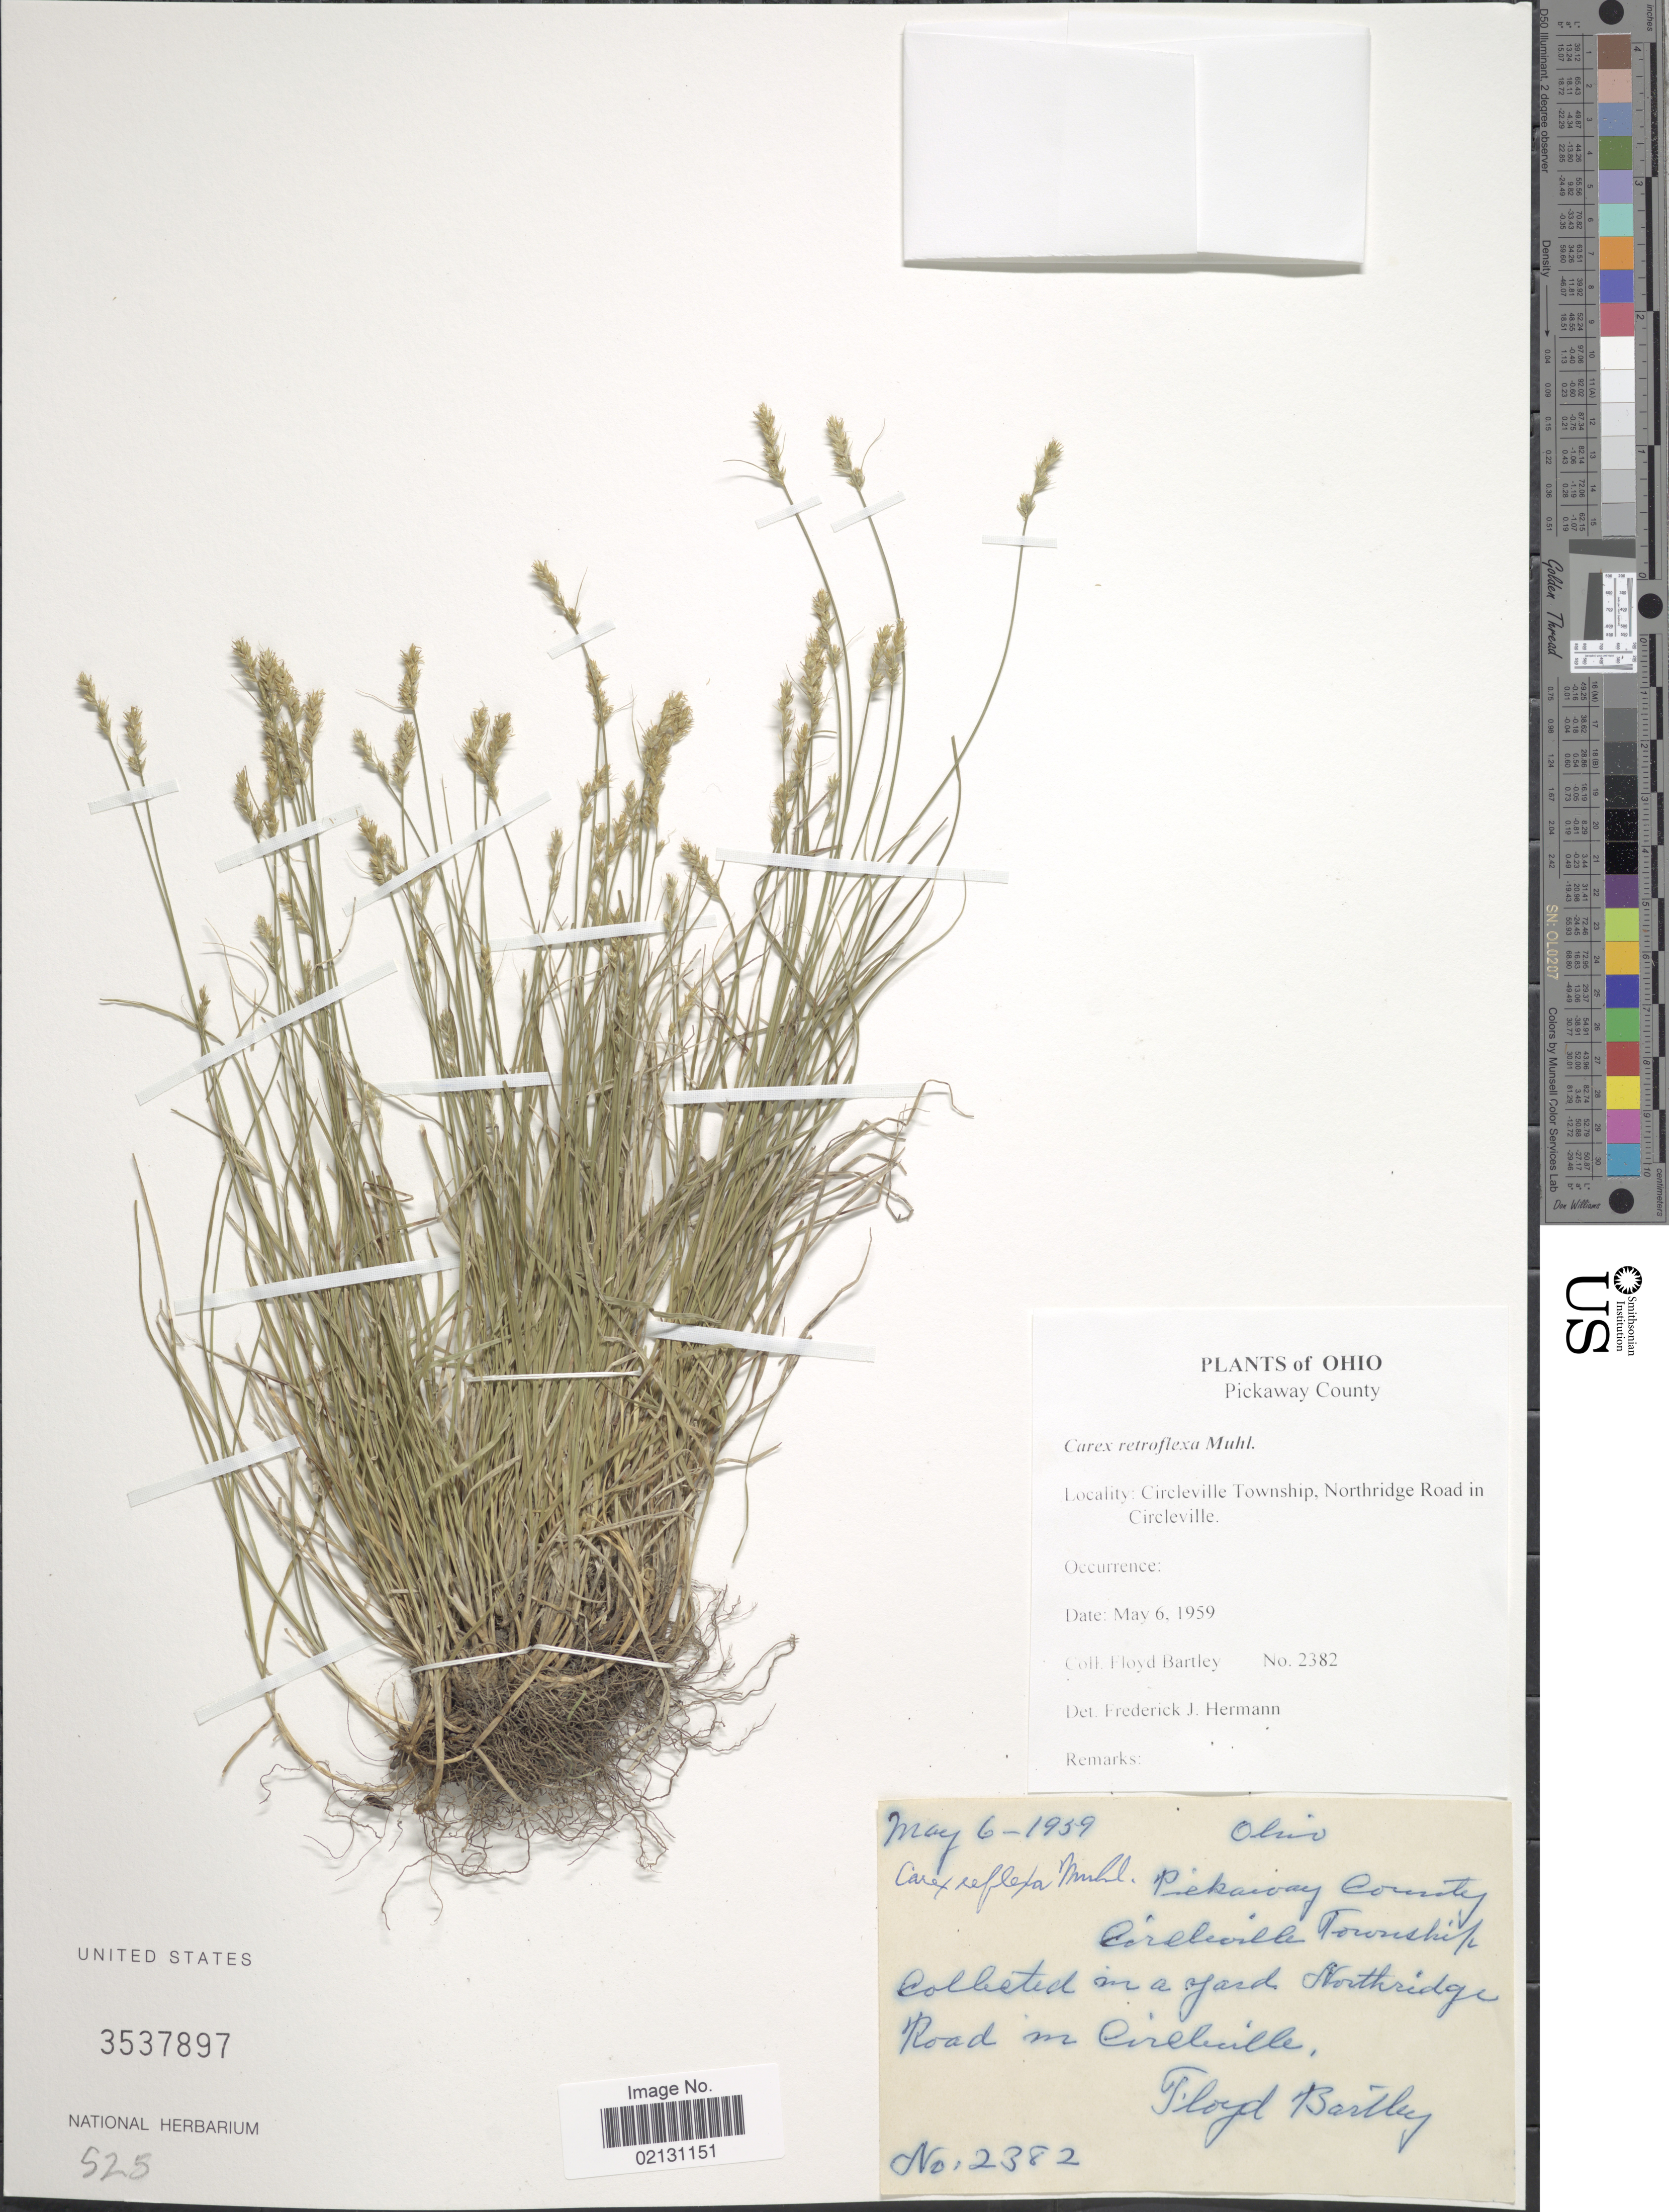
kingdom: Plantae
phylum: Tracheophyta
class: Liliopsida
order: Poales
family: Cyperaceae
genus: Carex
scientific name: Carex retroflexa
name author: Muhl. ex Willd.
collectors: F. Bartley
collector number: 2382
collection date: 1959-05-06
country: United States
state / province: Ohio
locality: Pickaway County, Circleville Township, Northridge Road in Circleville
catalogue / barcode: US 3537897